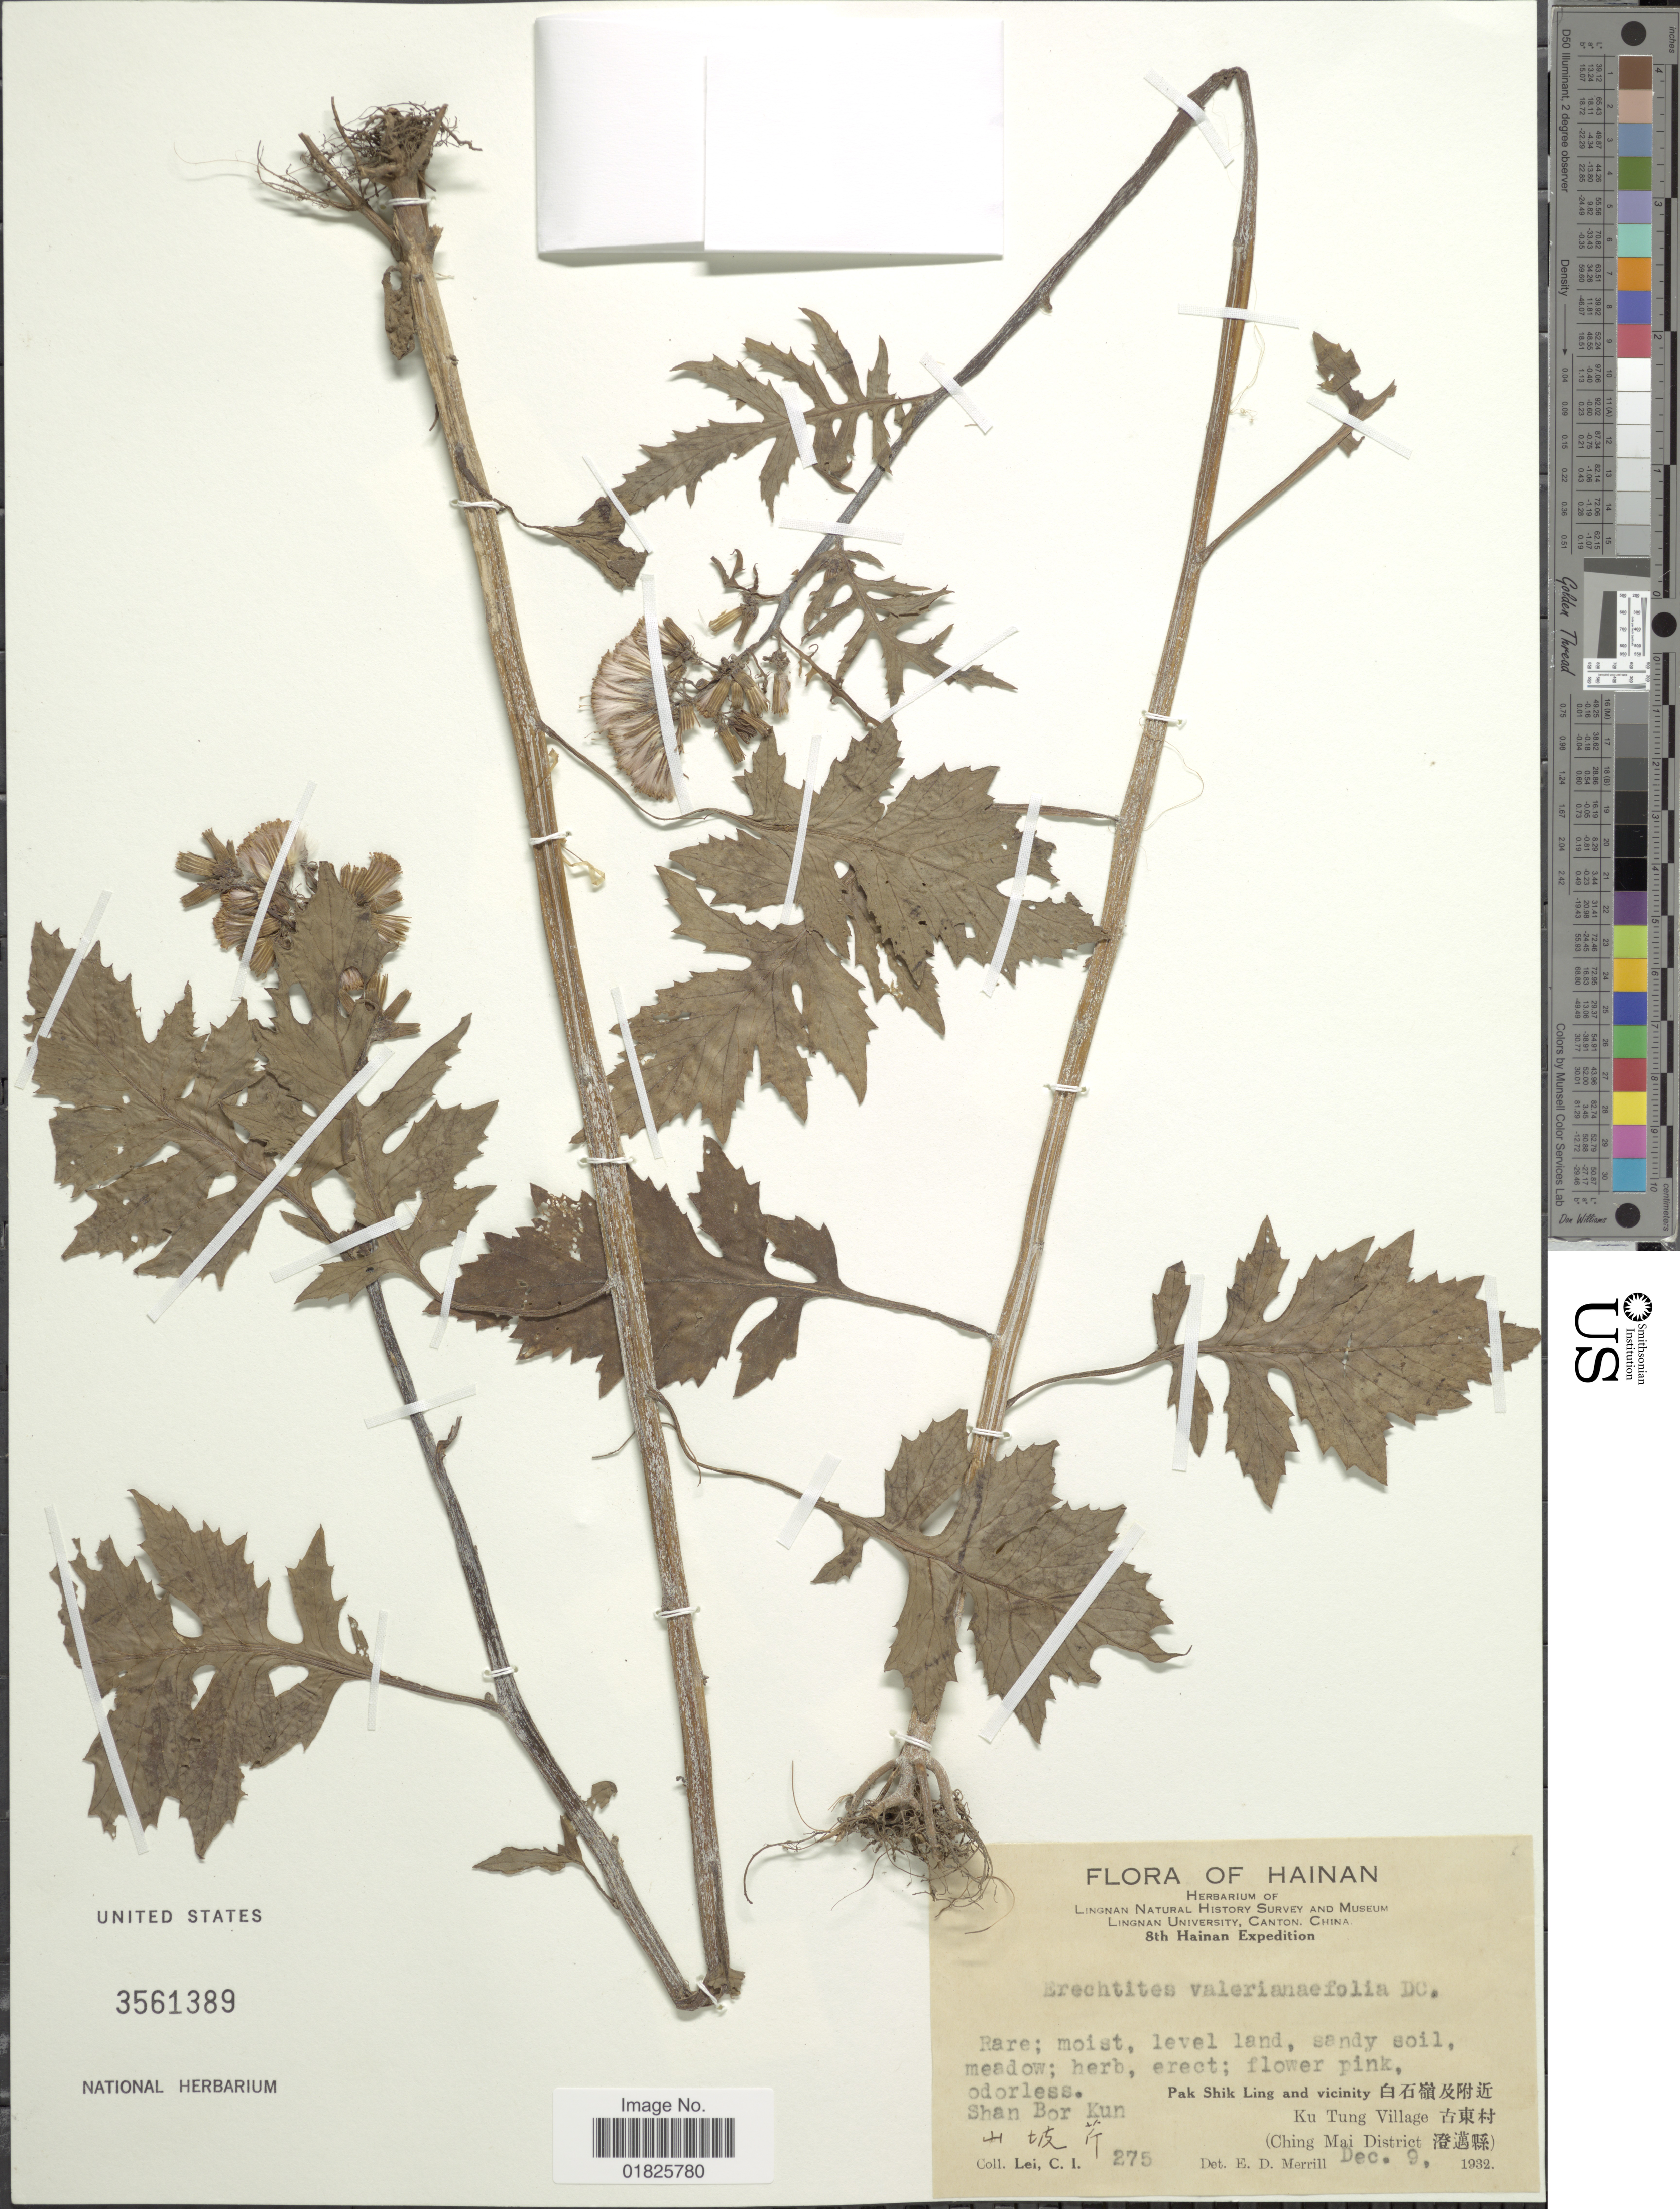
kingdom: Plantae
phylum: Tracheophyta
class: Magnoliopsida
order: Asterales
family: Asteraceae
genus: Erechtites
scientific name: Erechtites valerianifolius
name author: (Link ex Spreng.) DC.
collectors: C. I. Lei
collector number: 275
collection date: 1932-12-09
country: China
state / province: Hainan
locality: Pak Shik Ling and vicinity. Ku Tung Village (Ching Mai District). Shan Bor Kun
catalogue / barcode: US 3561389